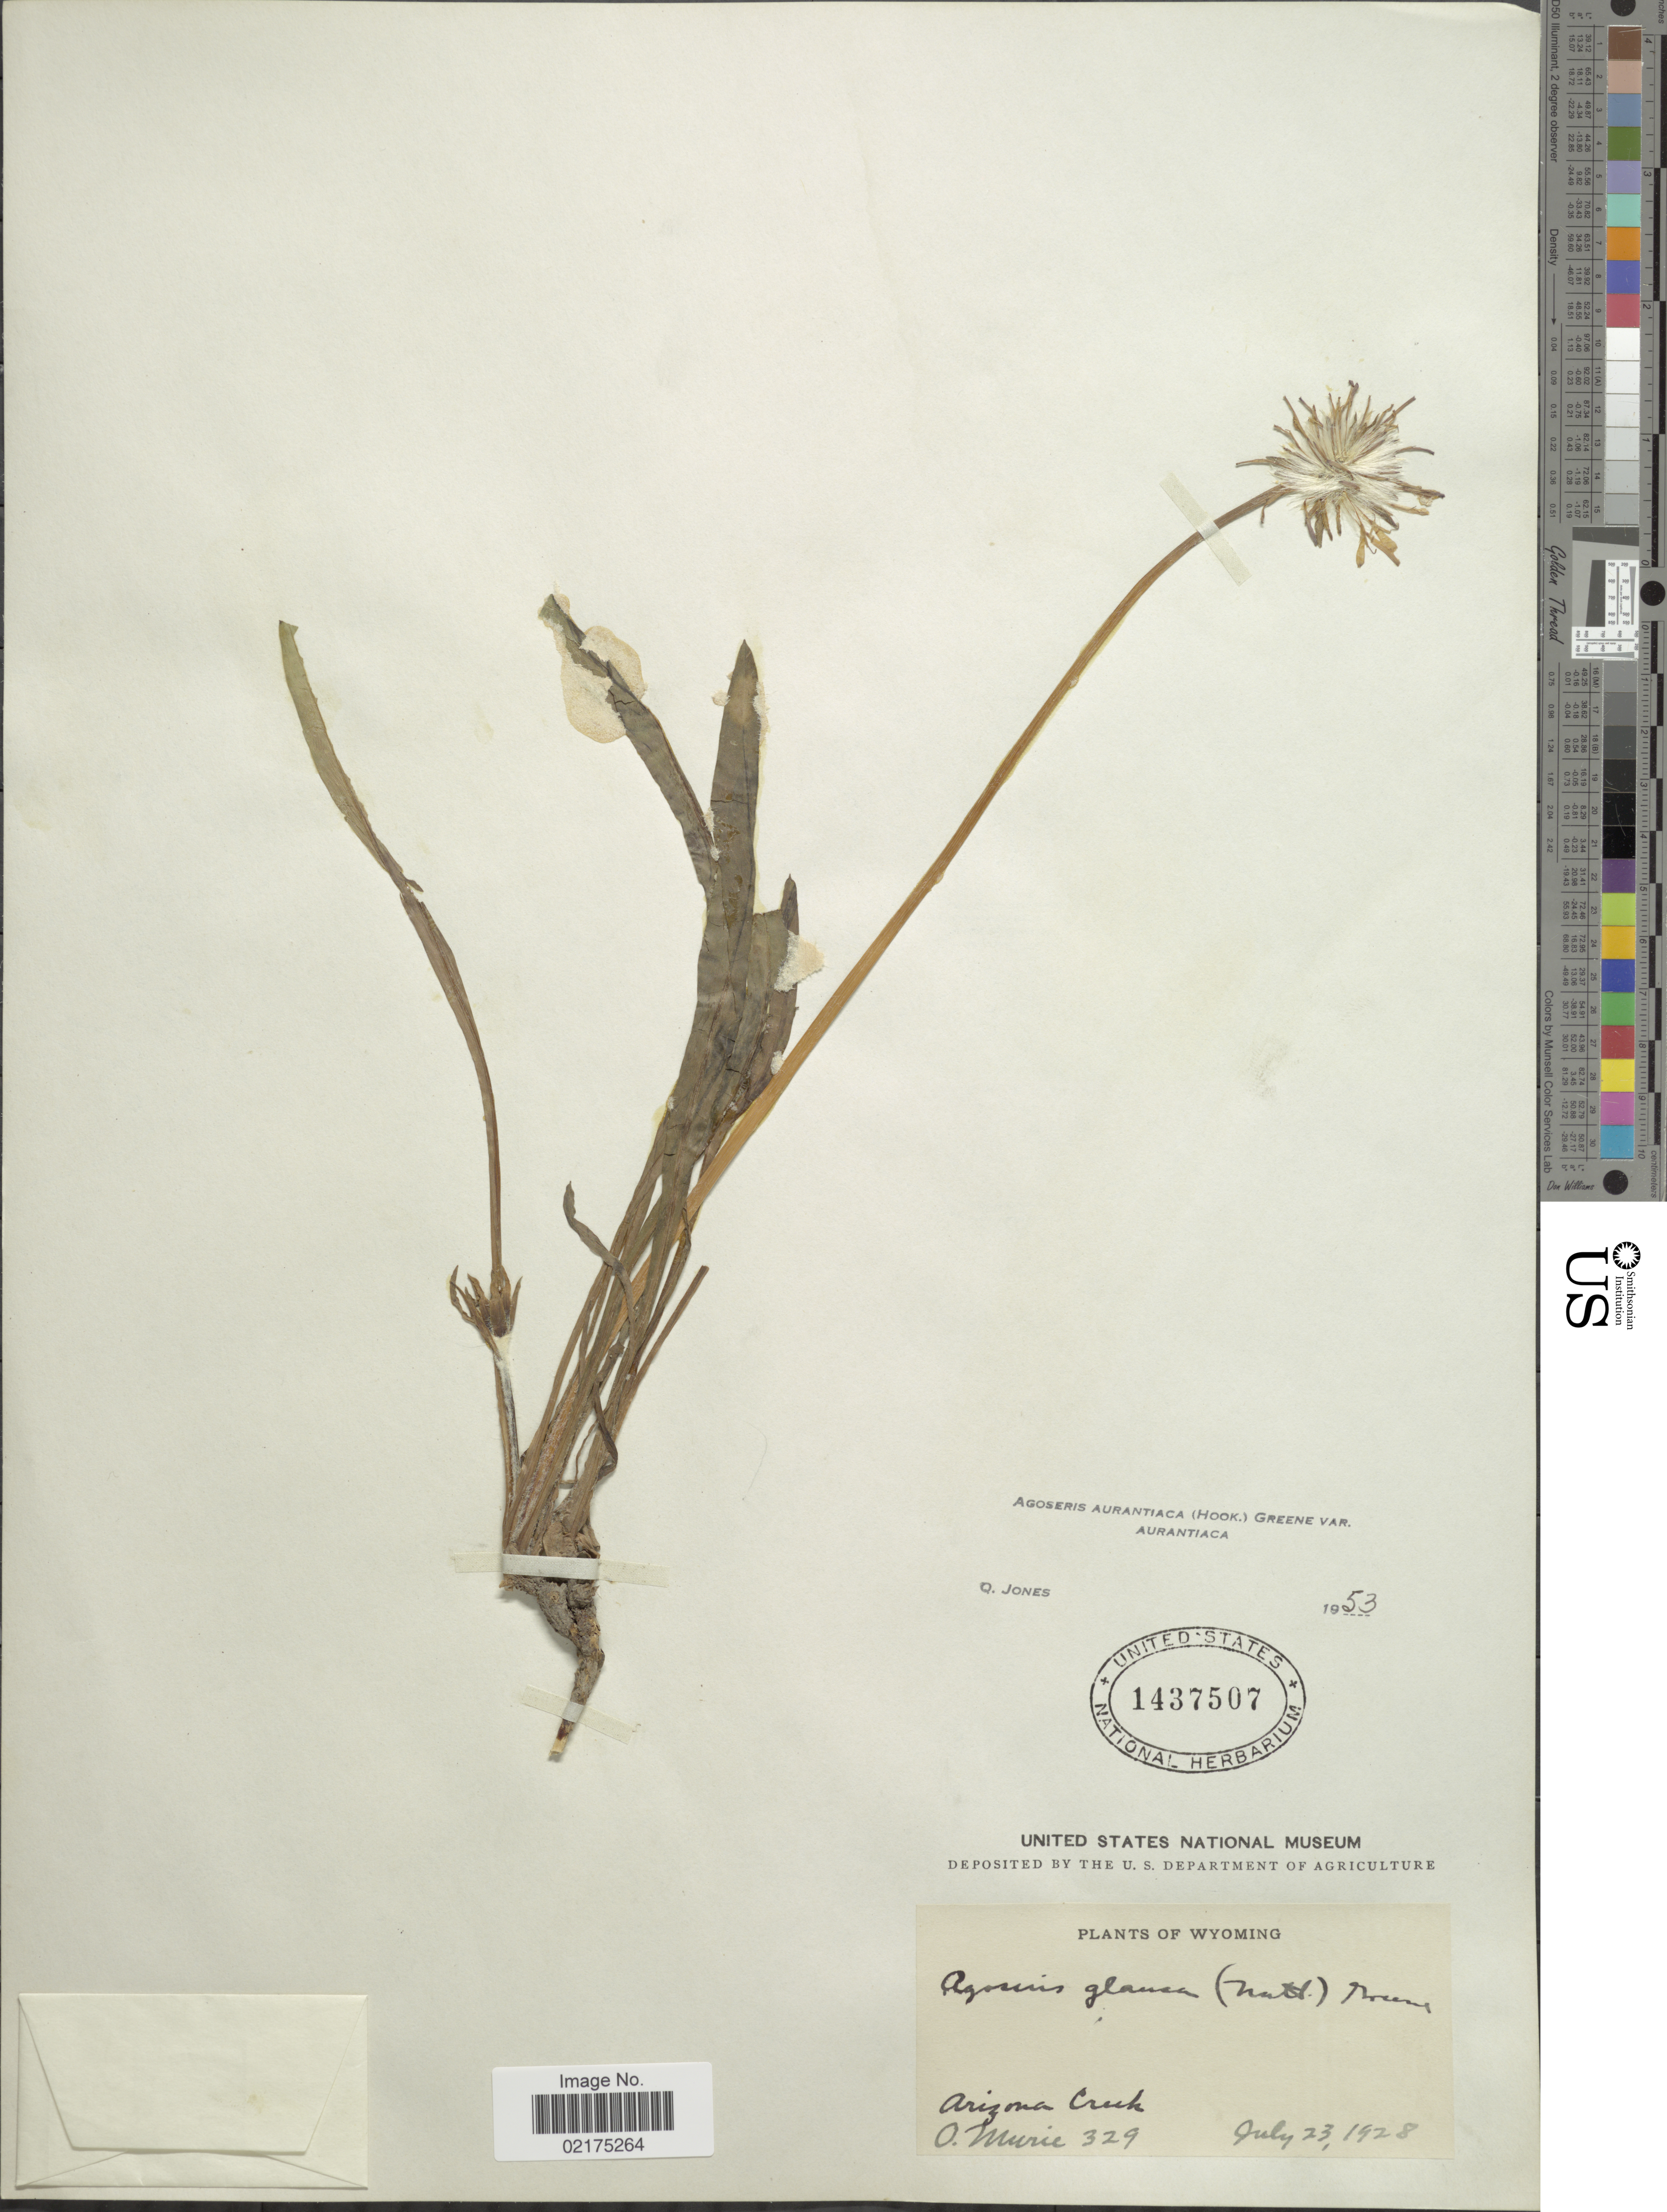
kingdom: Plantae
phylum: Tracheophyta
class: Magnoliopsida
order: Asterales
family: Asteraceae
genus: Agoseris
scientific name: Agoseris aurantiaca var. aurantiaca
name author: (Hook.) Greene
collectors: O. Murie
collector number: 329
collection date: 1928-07-23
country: United States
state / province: Wyoming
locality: Arizona Creek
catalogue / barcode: US 1437507